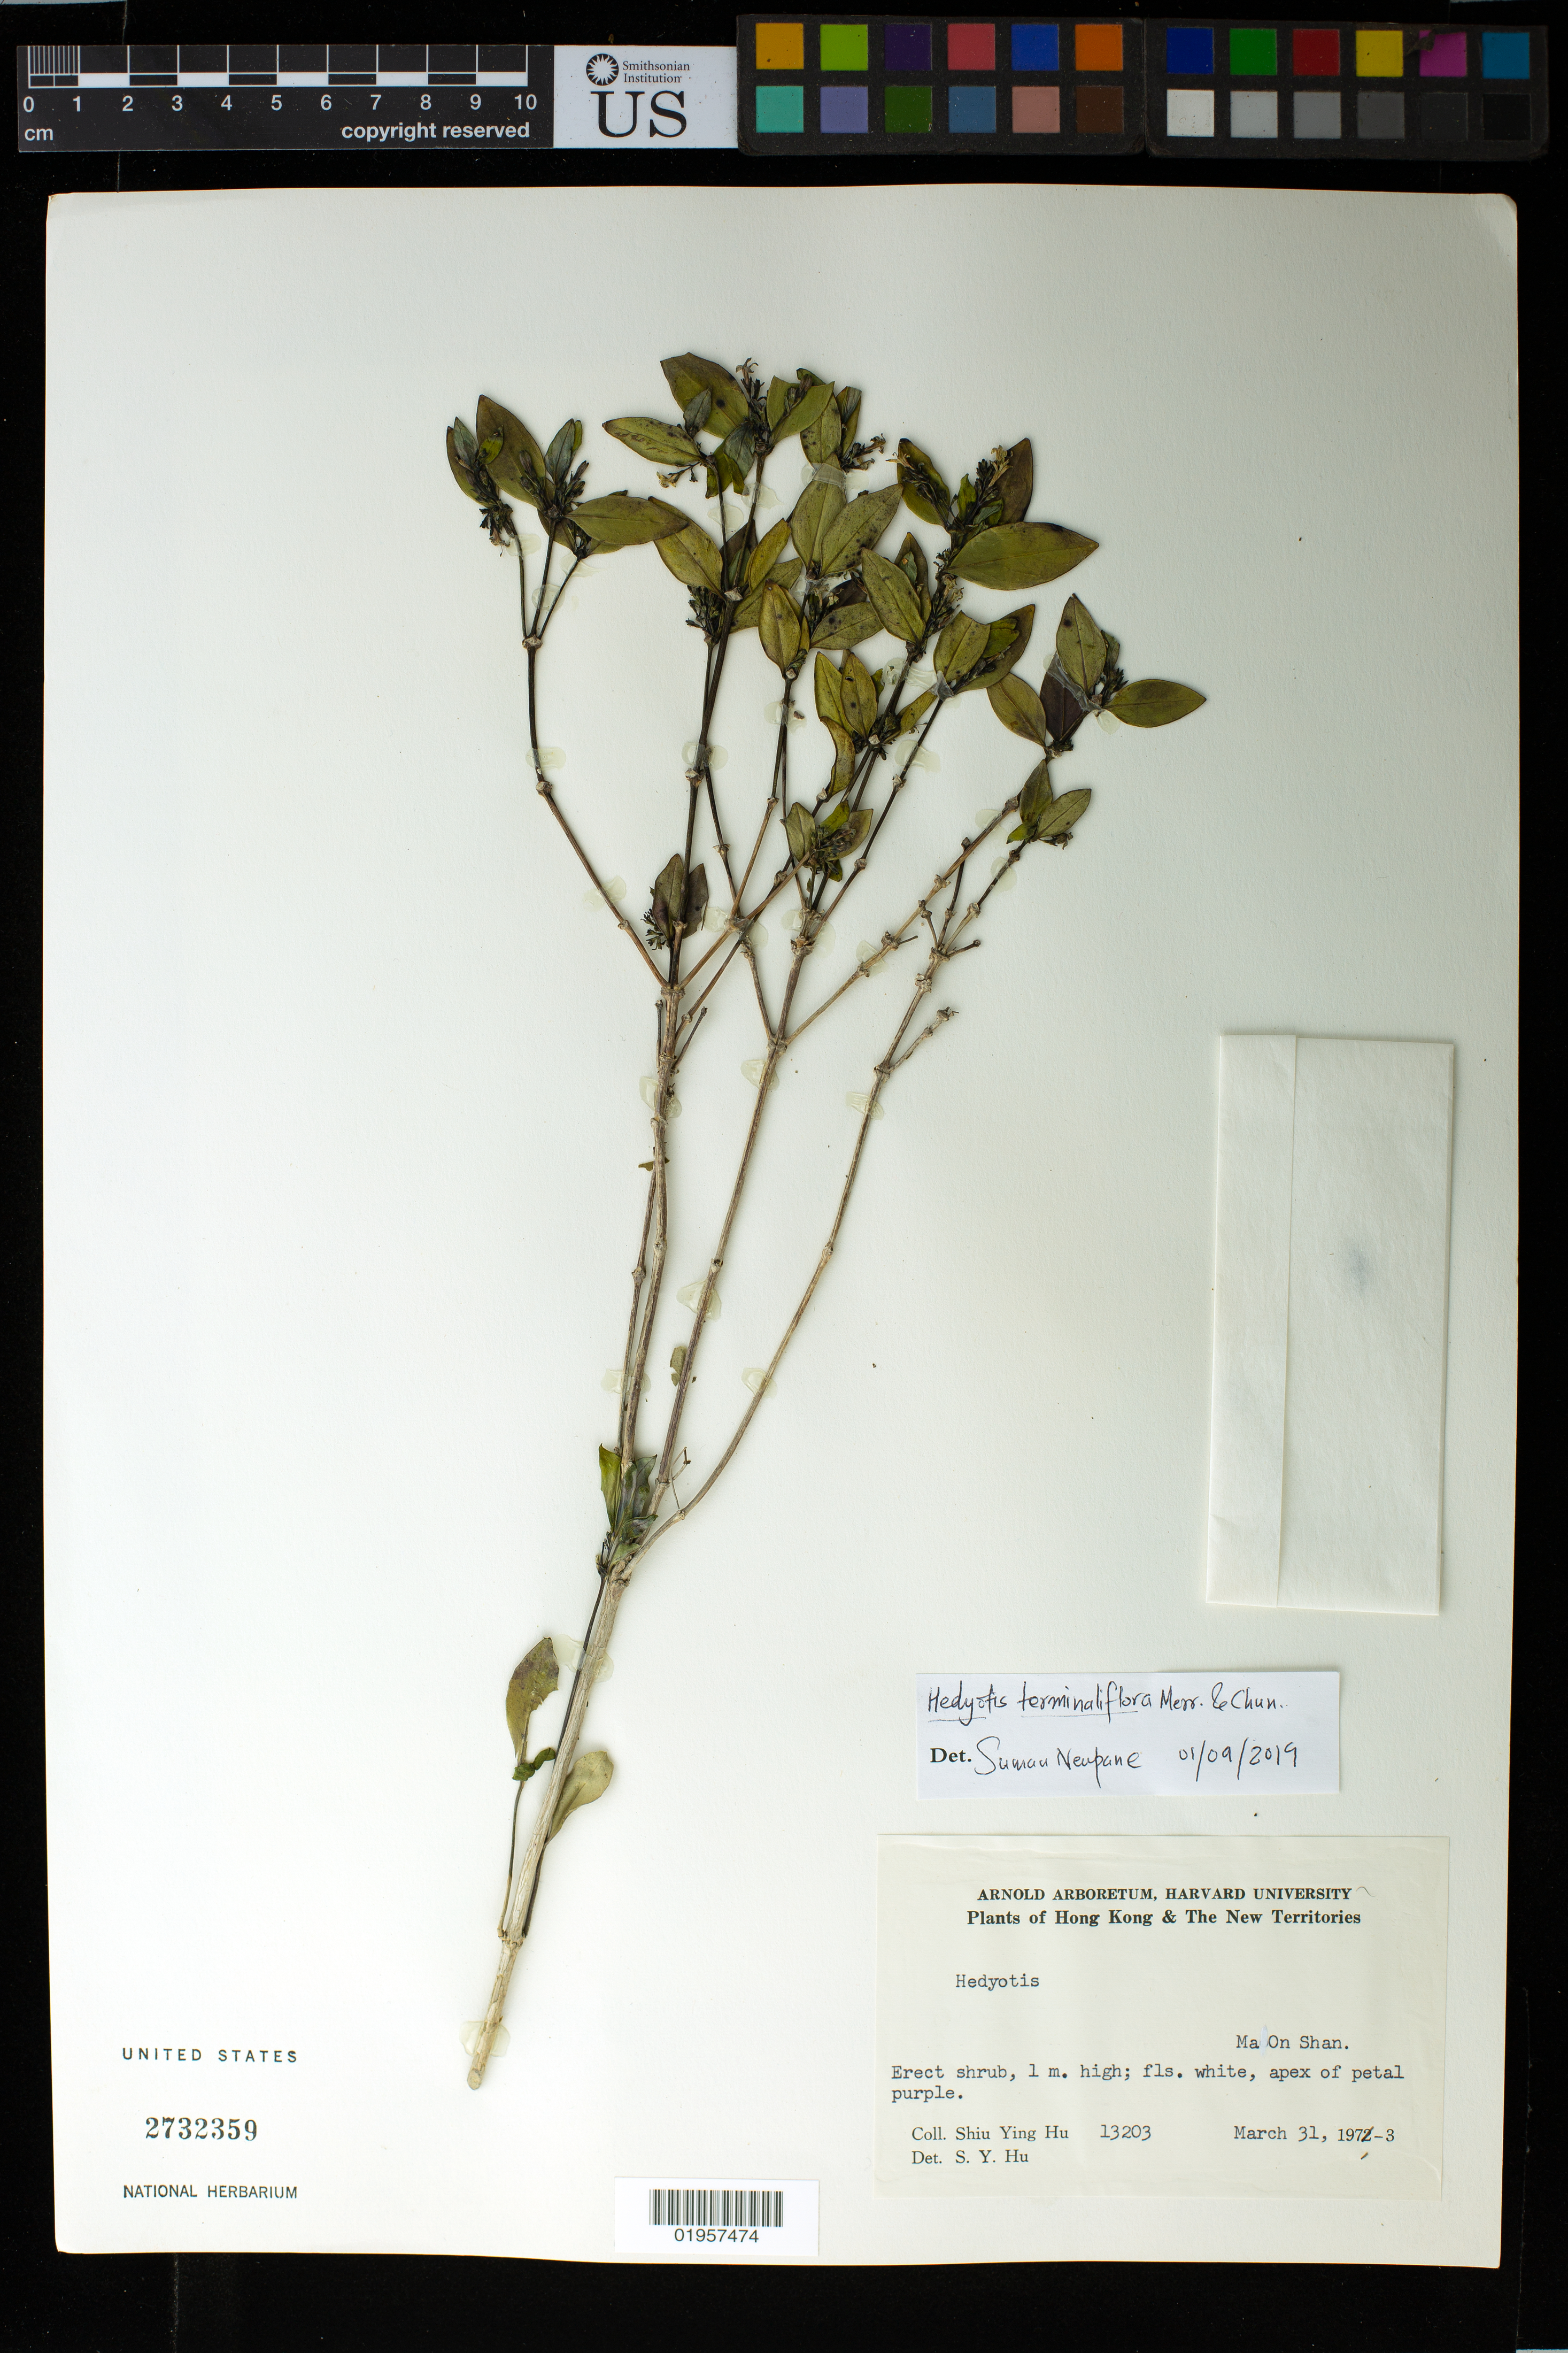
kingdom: Plantae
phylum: Tracheophyta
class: Magnoliopsida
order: Gentianales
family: Rubiaceae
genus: Hedyotis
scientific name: Hedyotis terminaliflora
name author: Merr. & Chun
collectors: S. Y. Hu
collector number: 13203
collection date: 1973-03-31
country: China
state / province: Hong Kong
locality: The New Territories. Ma On Shan.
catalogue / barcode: US 2732359